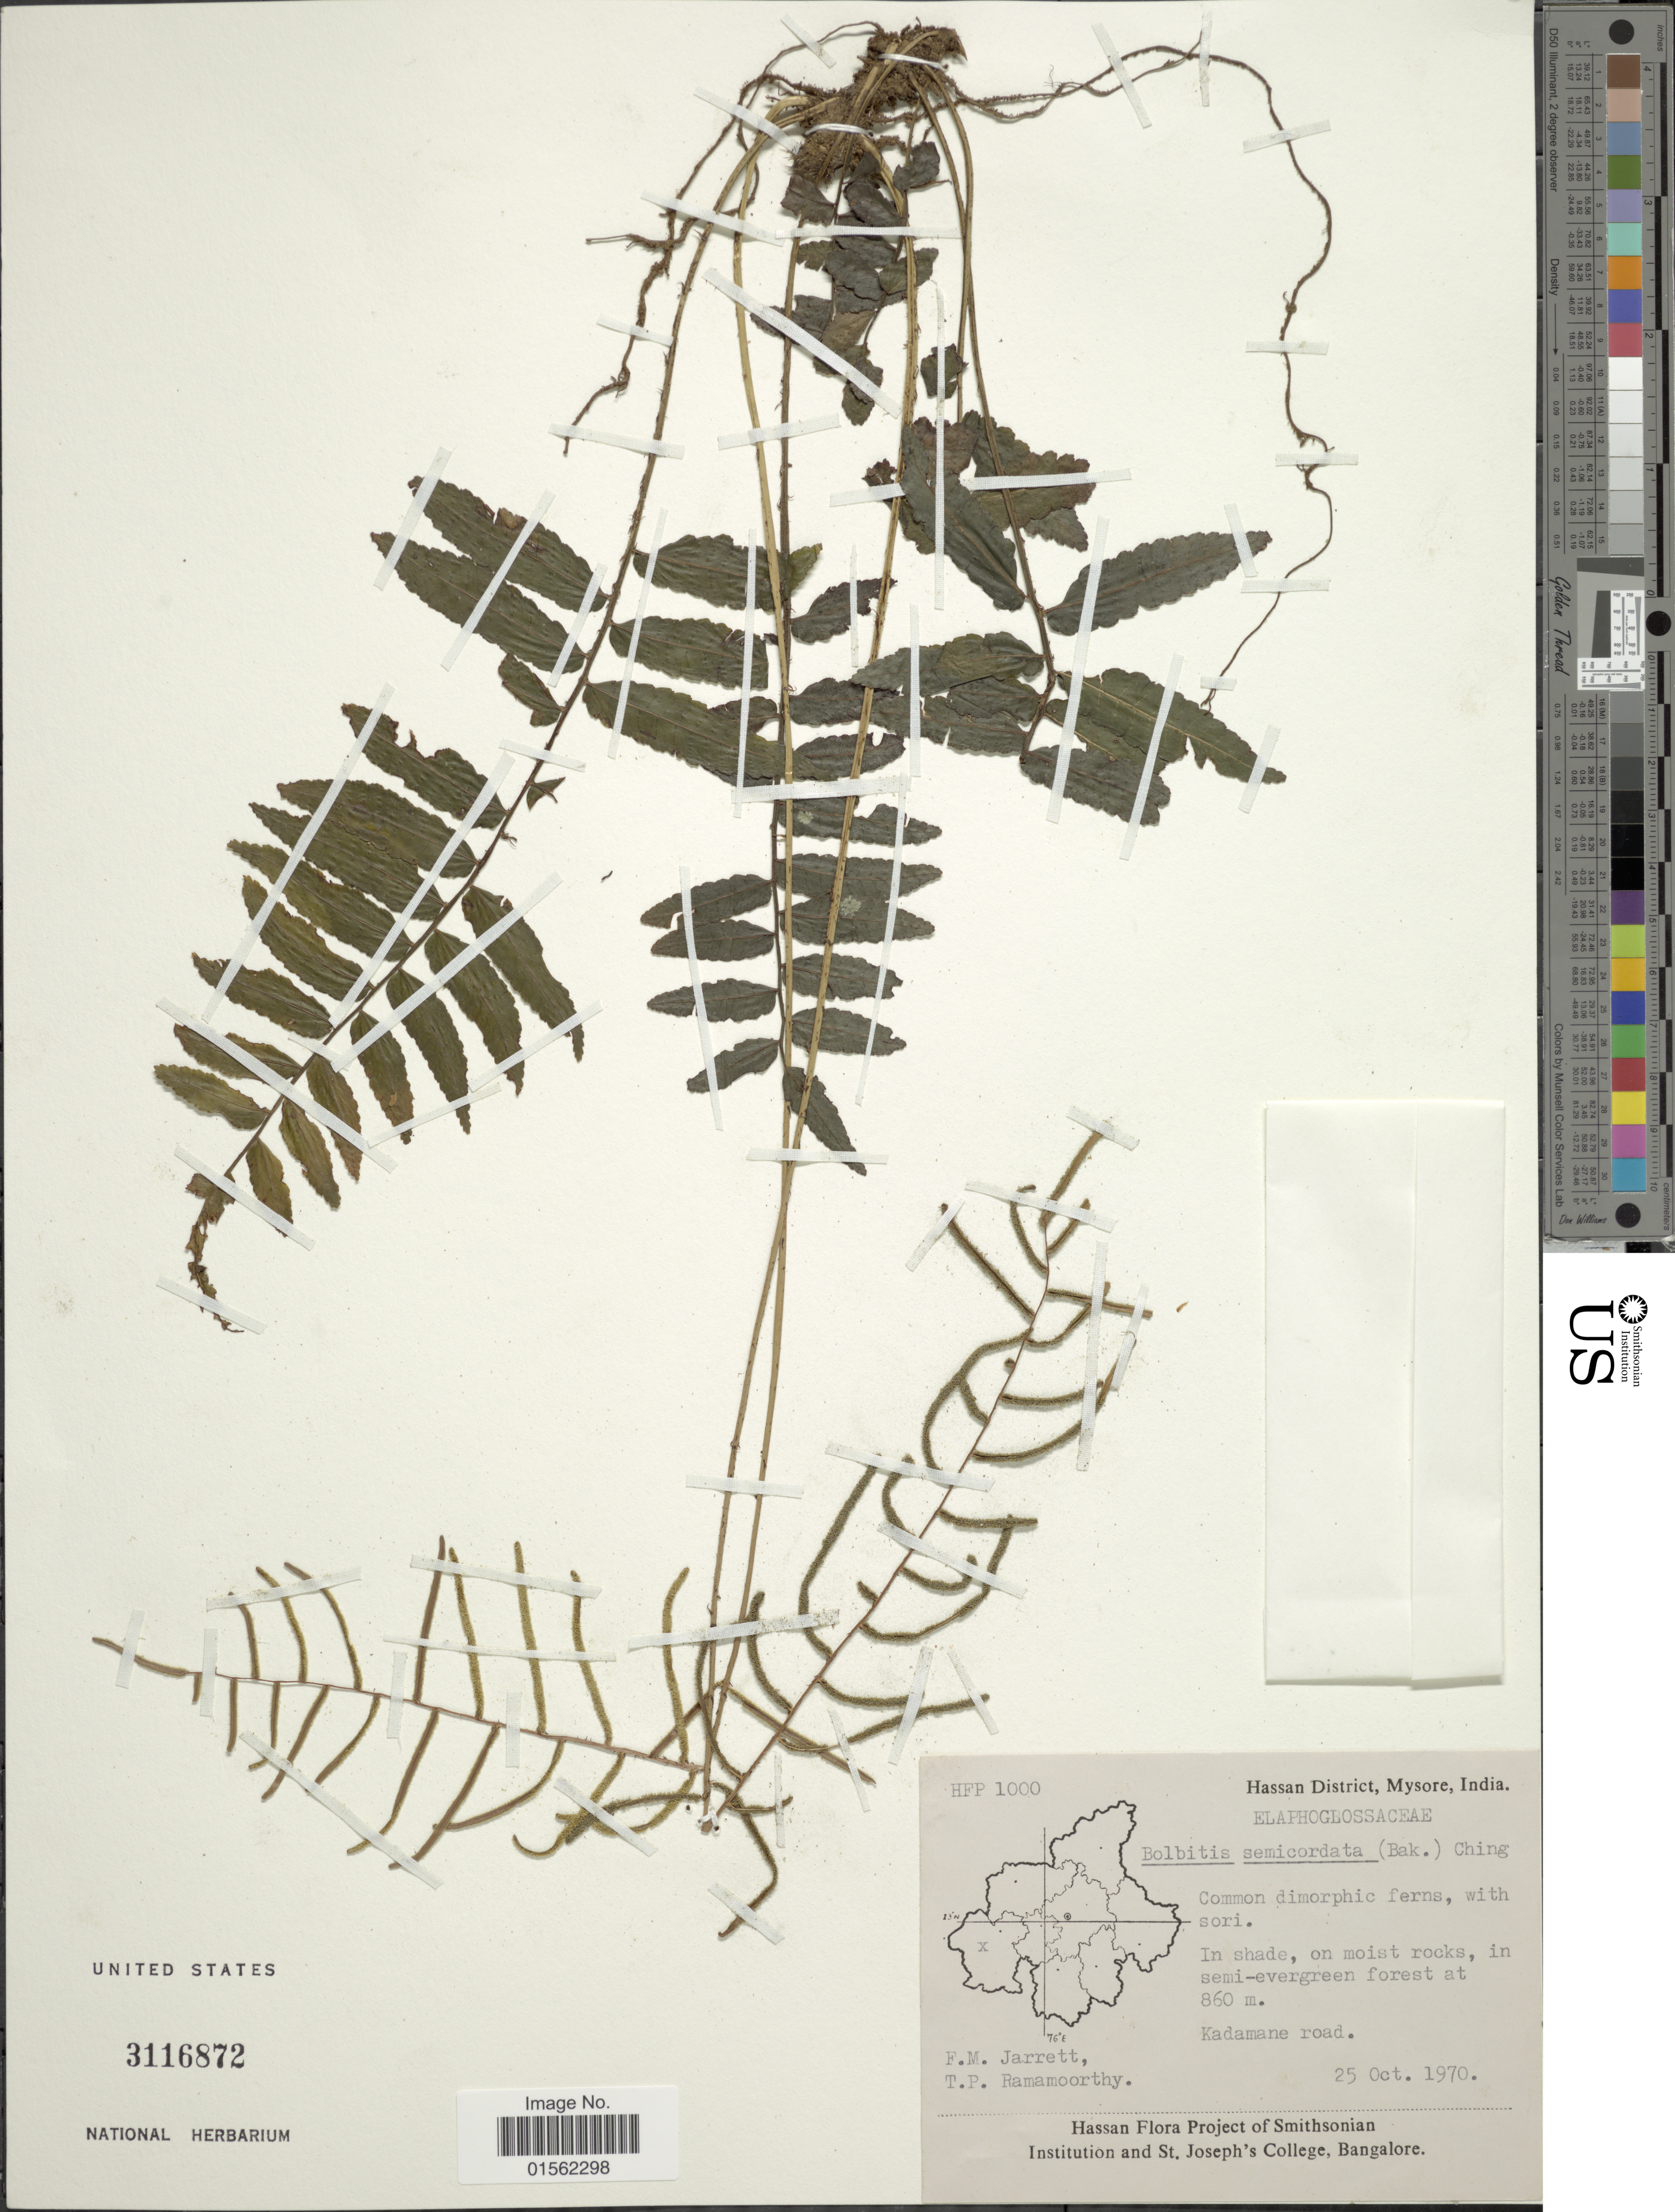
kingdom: Plantae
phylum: Tracheophyta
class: Polypodiopsida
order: Polypodiales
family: Dryopteridaceae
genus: Bolbitis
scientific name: Bolbitis semicordata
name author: (Baker) Ching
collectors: F. M. Jarrett & T. P. Ramamoorthy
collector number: HFP1000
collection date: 1970-10-25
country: India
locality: Hassan District, Mysore, in semi- evergreen forest, Kadamane road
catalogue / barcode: US 3116872